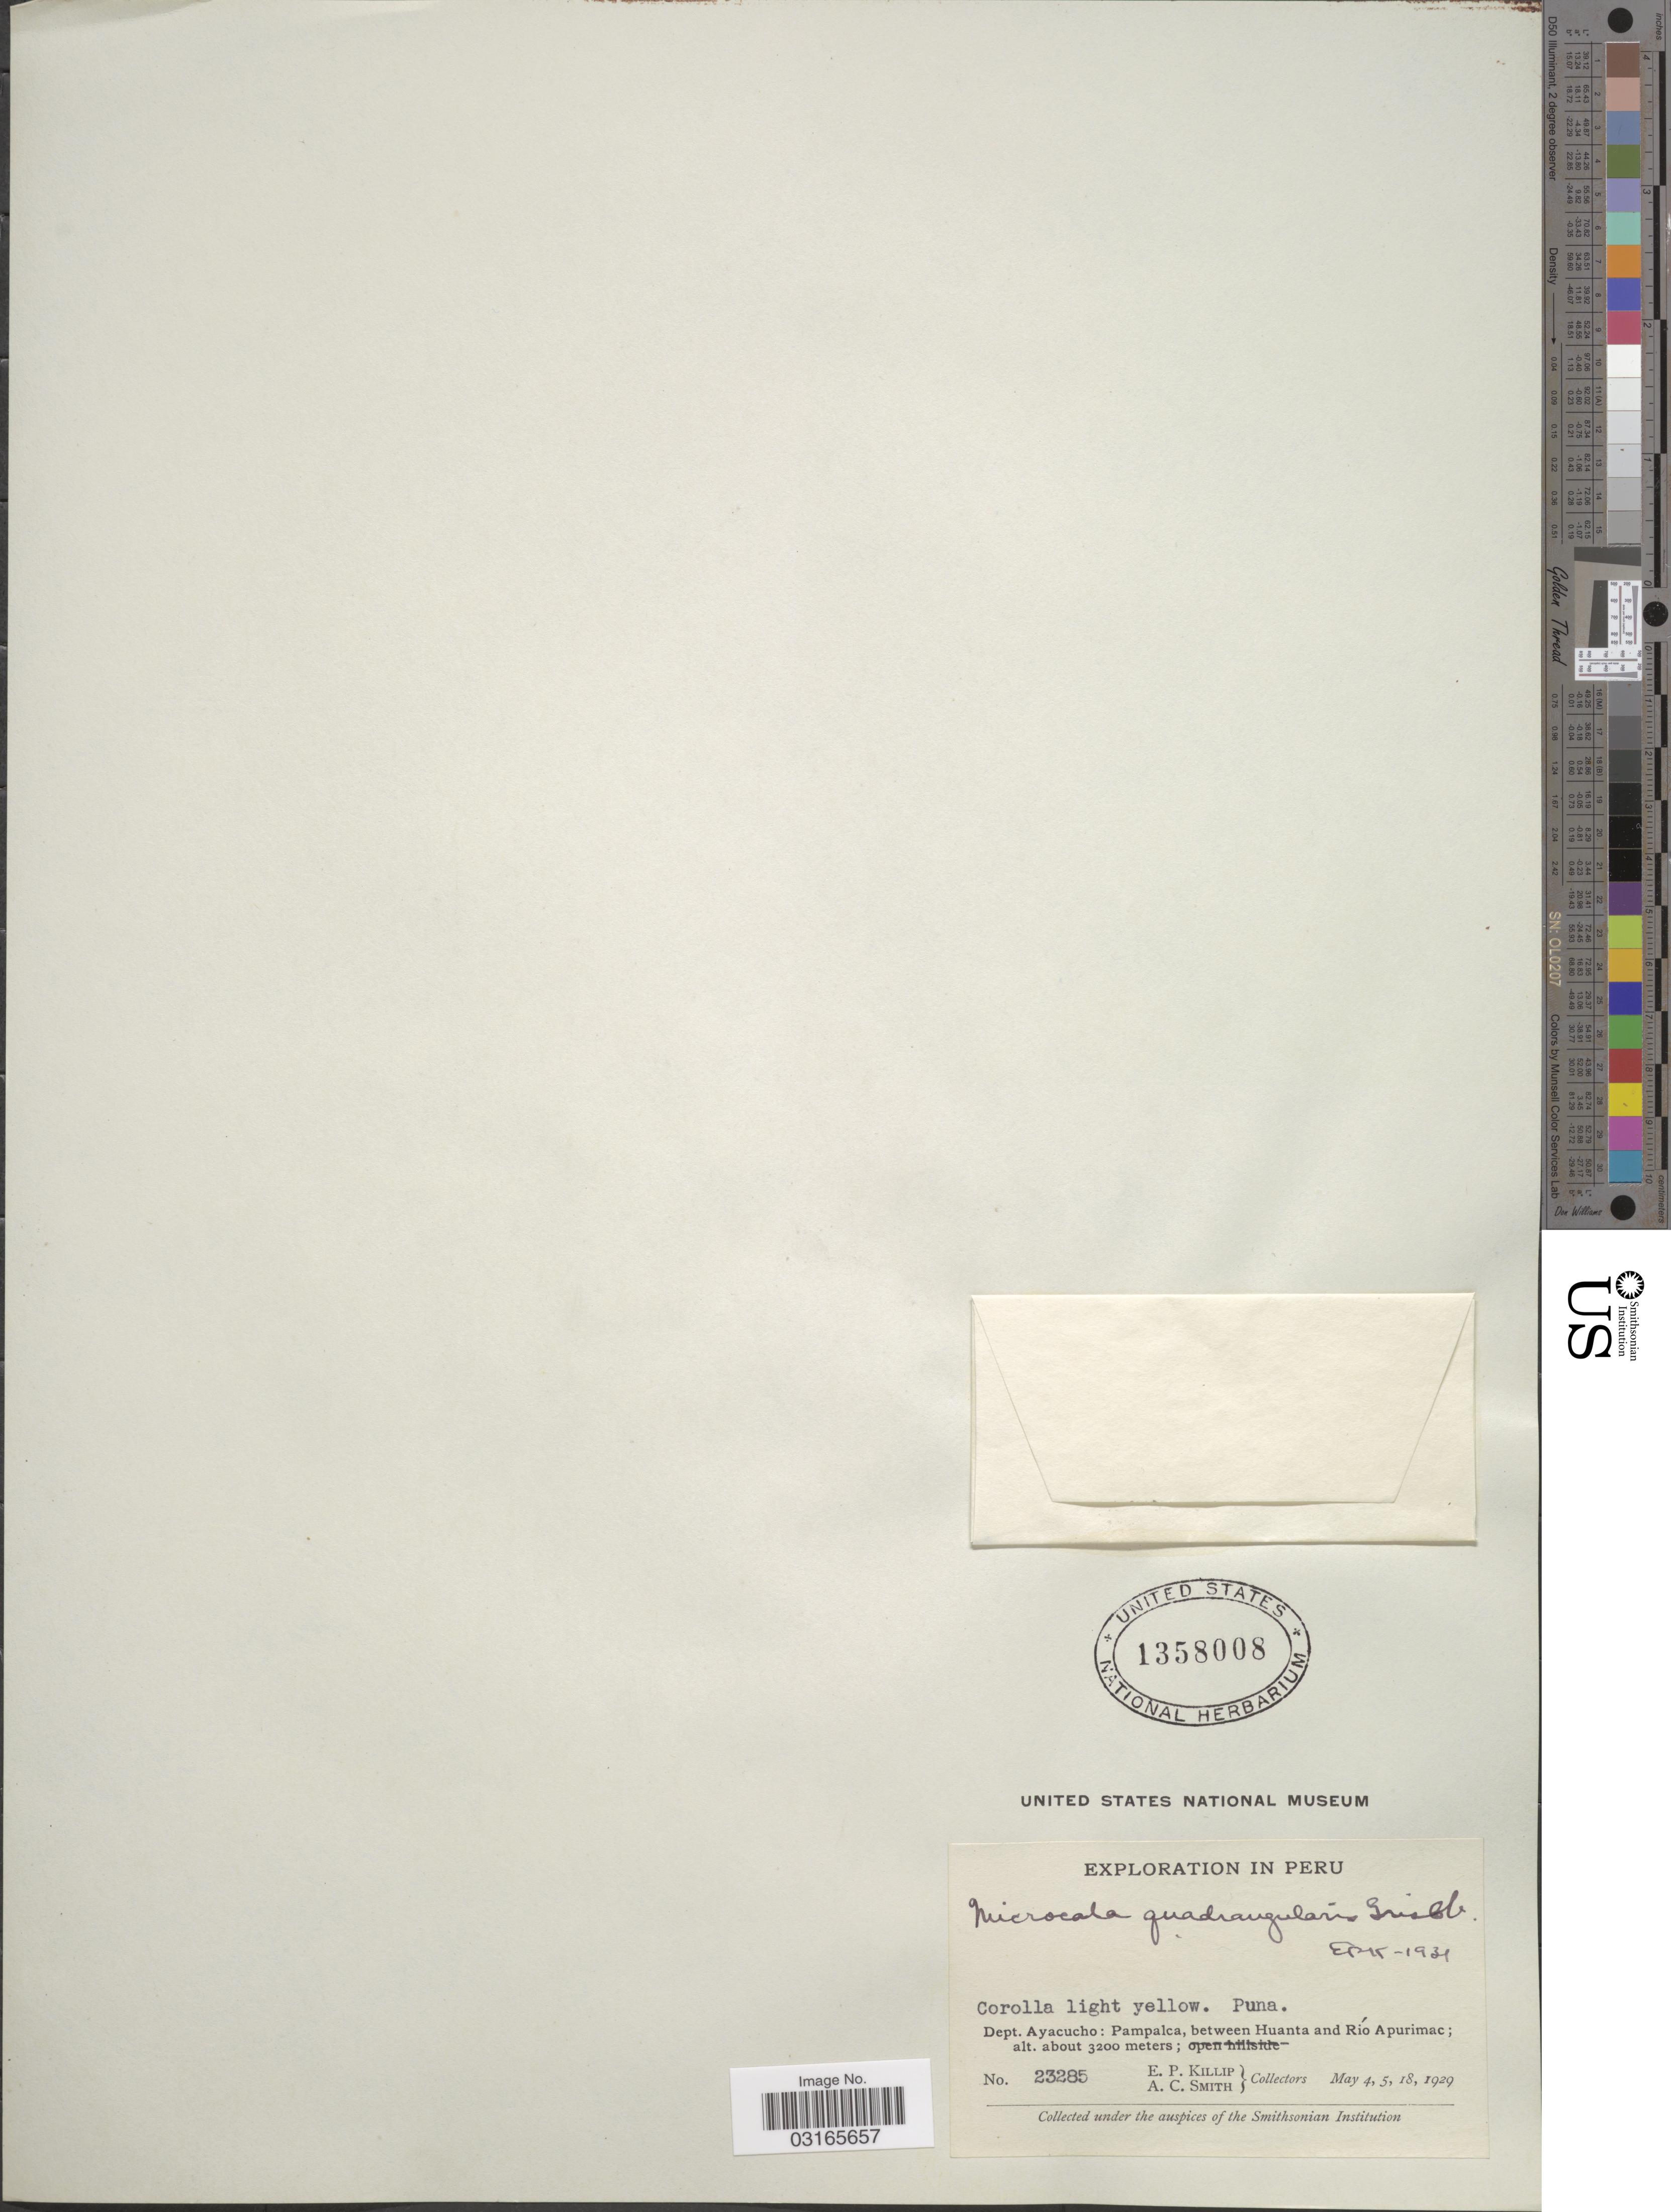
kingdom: Plantae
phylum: Tracheophyta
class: Magnoliopsida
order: Gentianales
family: Gentianaceae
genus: Microcala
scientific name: Microcala quadrangularis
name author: (Dombey ex Lam.) Griseb.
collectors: E. P. Killip & A. C. Smith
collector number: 23285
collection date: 1929-05-04/1929-05-18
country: Peru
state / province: Ayacucho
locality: Dept. Ayacucho: Pampalca, between Huanta and Río Apurimac.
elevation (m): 3200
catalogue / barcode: US 1358008